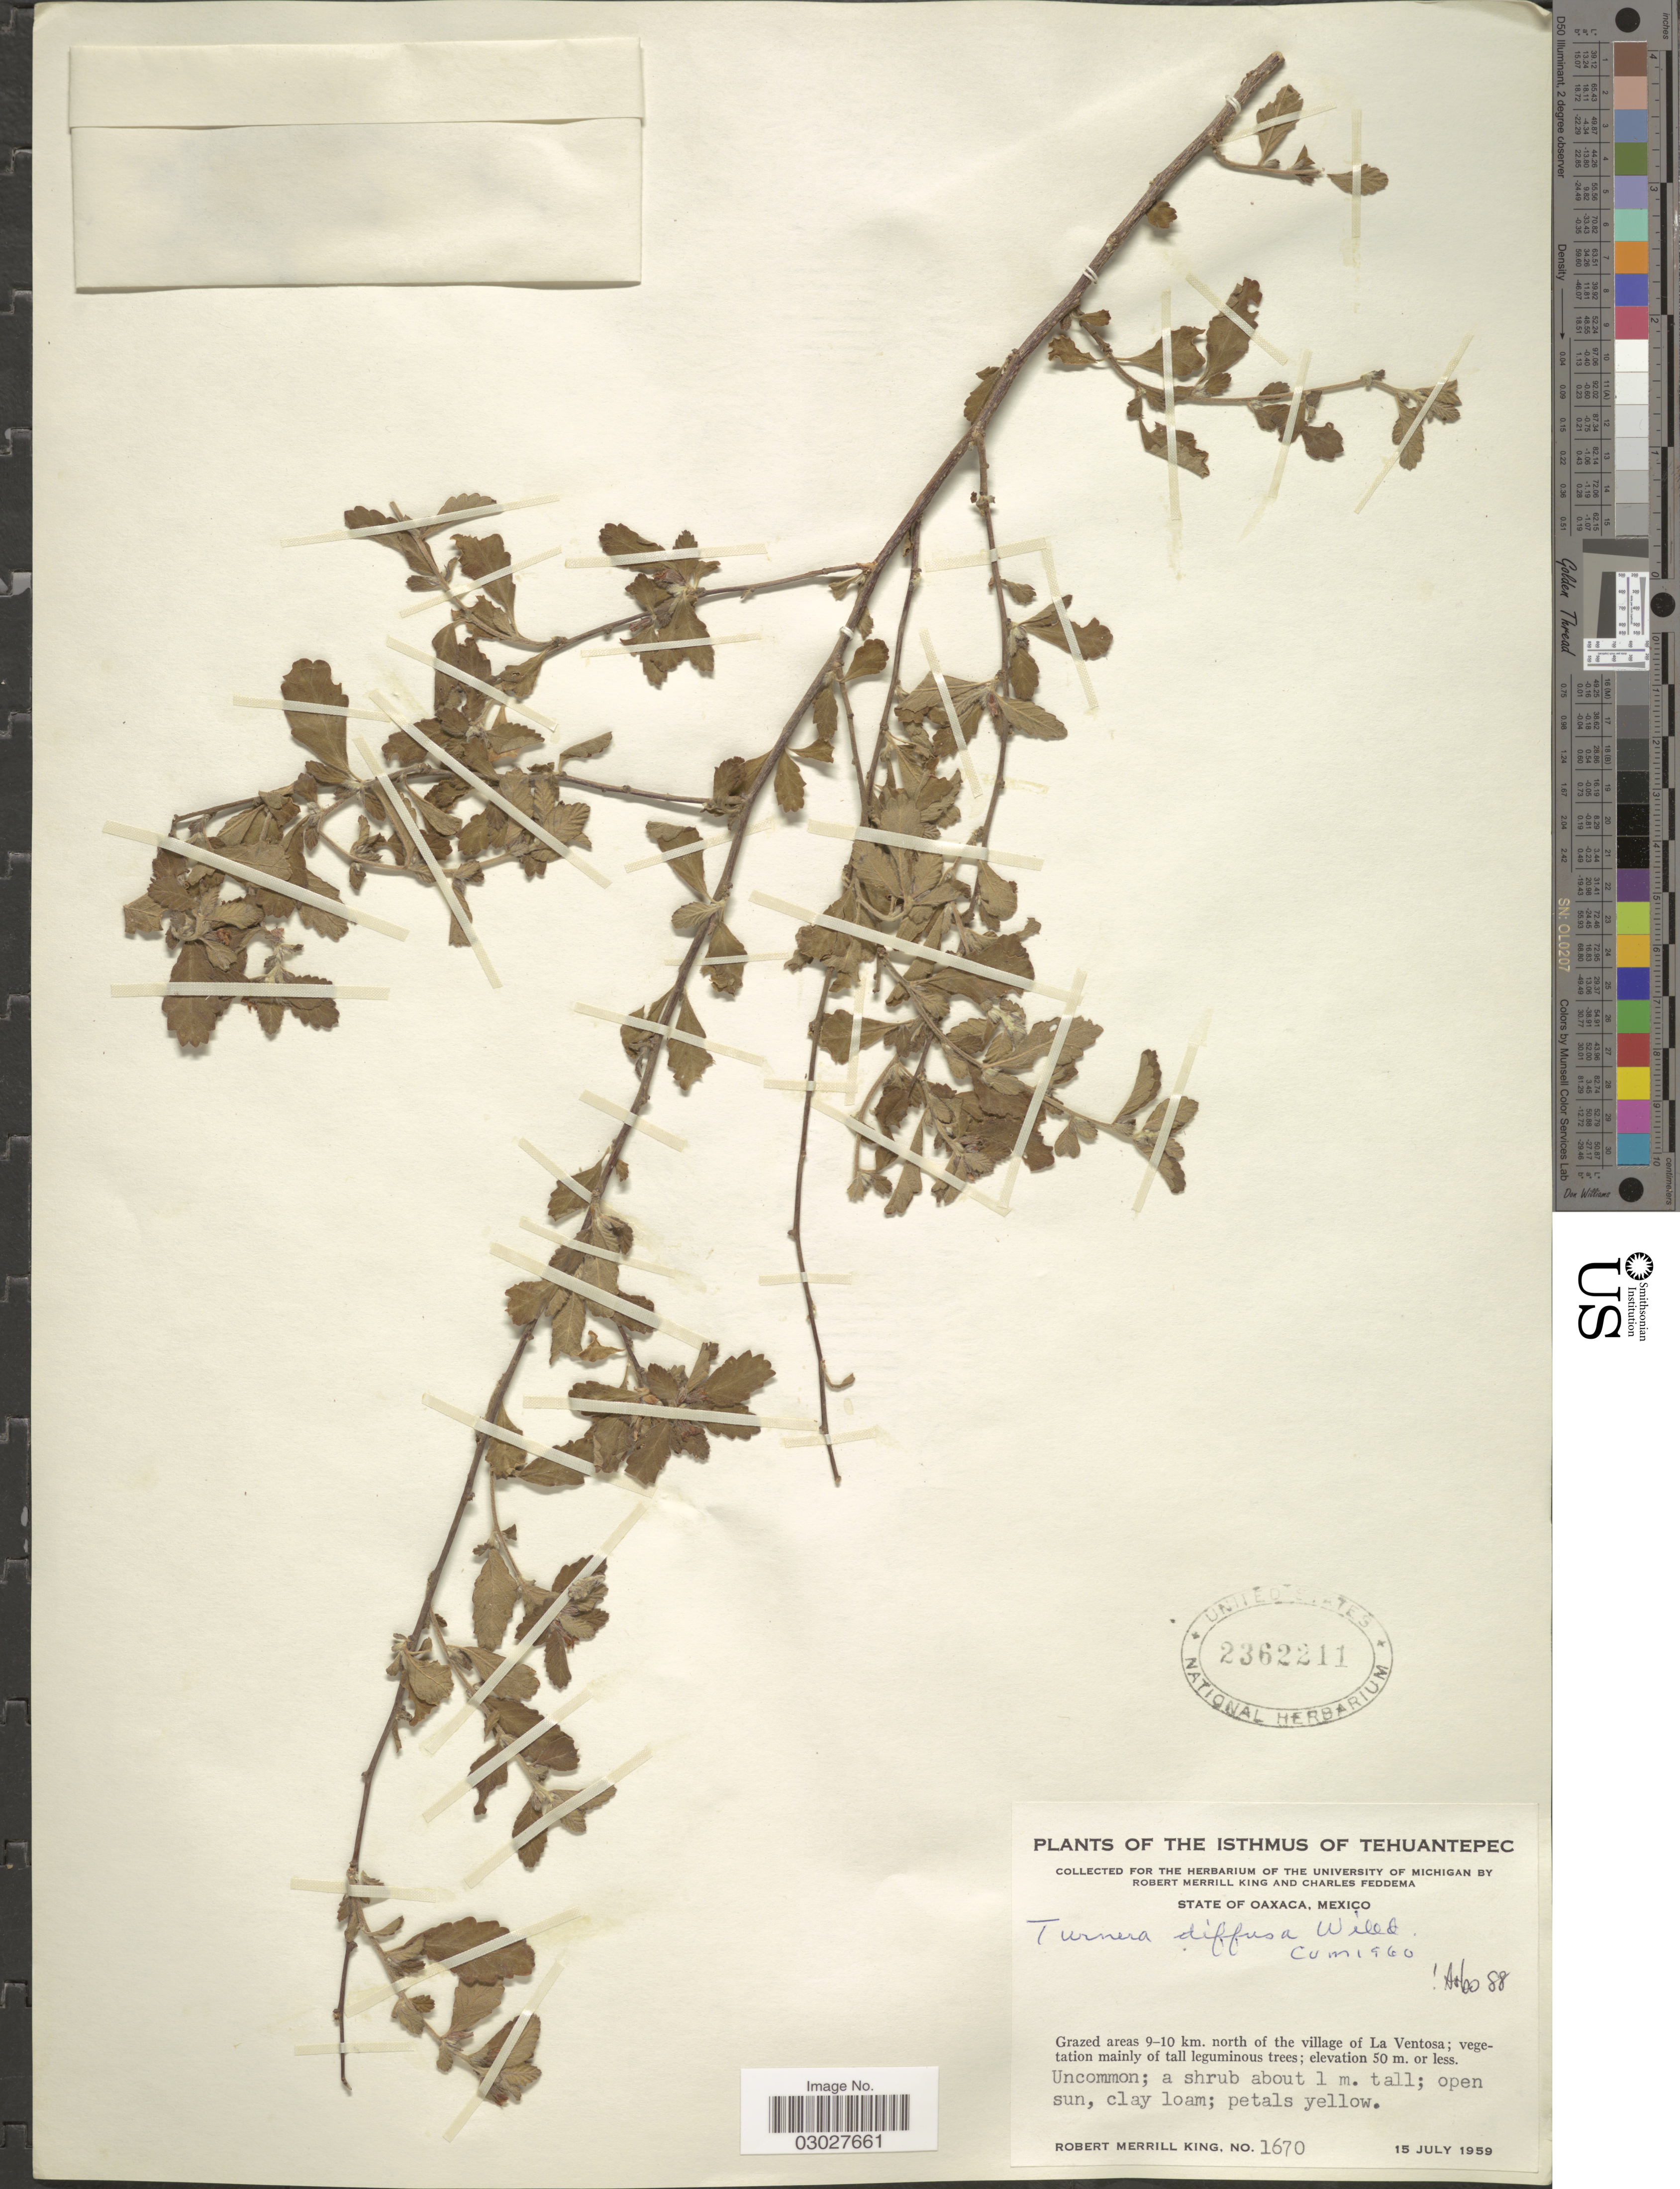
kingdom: Plantae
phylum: Tracheophyta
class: Magnoliopsida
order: Malpighiales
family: Turneraceae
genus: Turnera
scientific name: Turnera diffusa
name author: Willd. ex Schult.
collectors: R. M. King & C. Feddema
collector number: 1670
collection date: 1959-07-15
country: Mexico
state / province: Oaxaca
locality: Tehuantepec. 9-10 km. north of the village of La Ventosa.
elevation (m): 50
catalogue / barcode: US 2362211